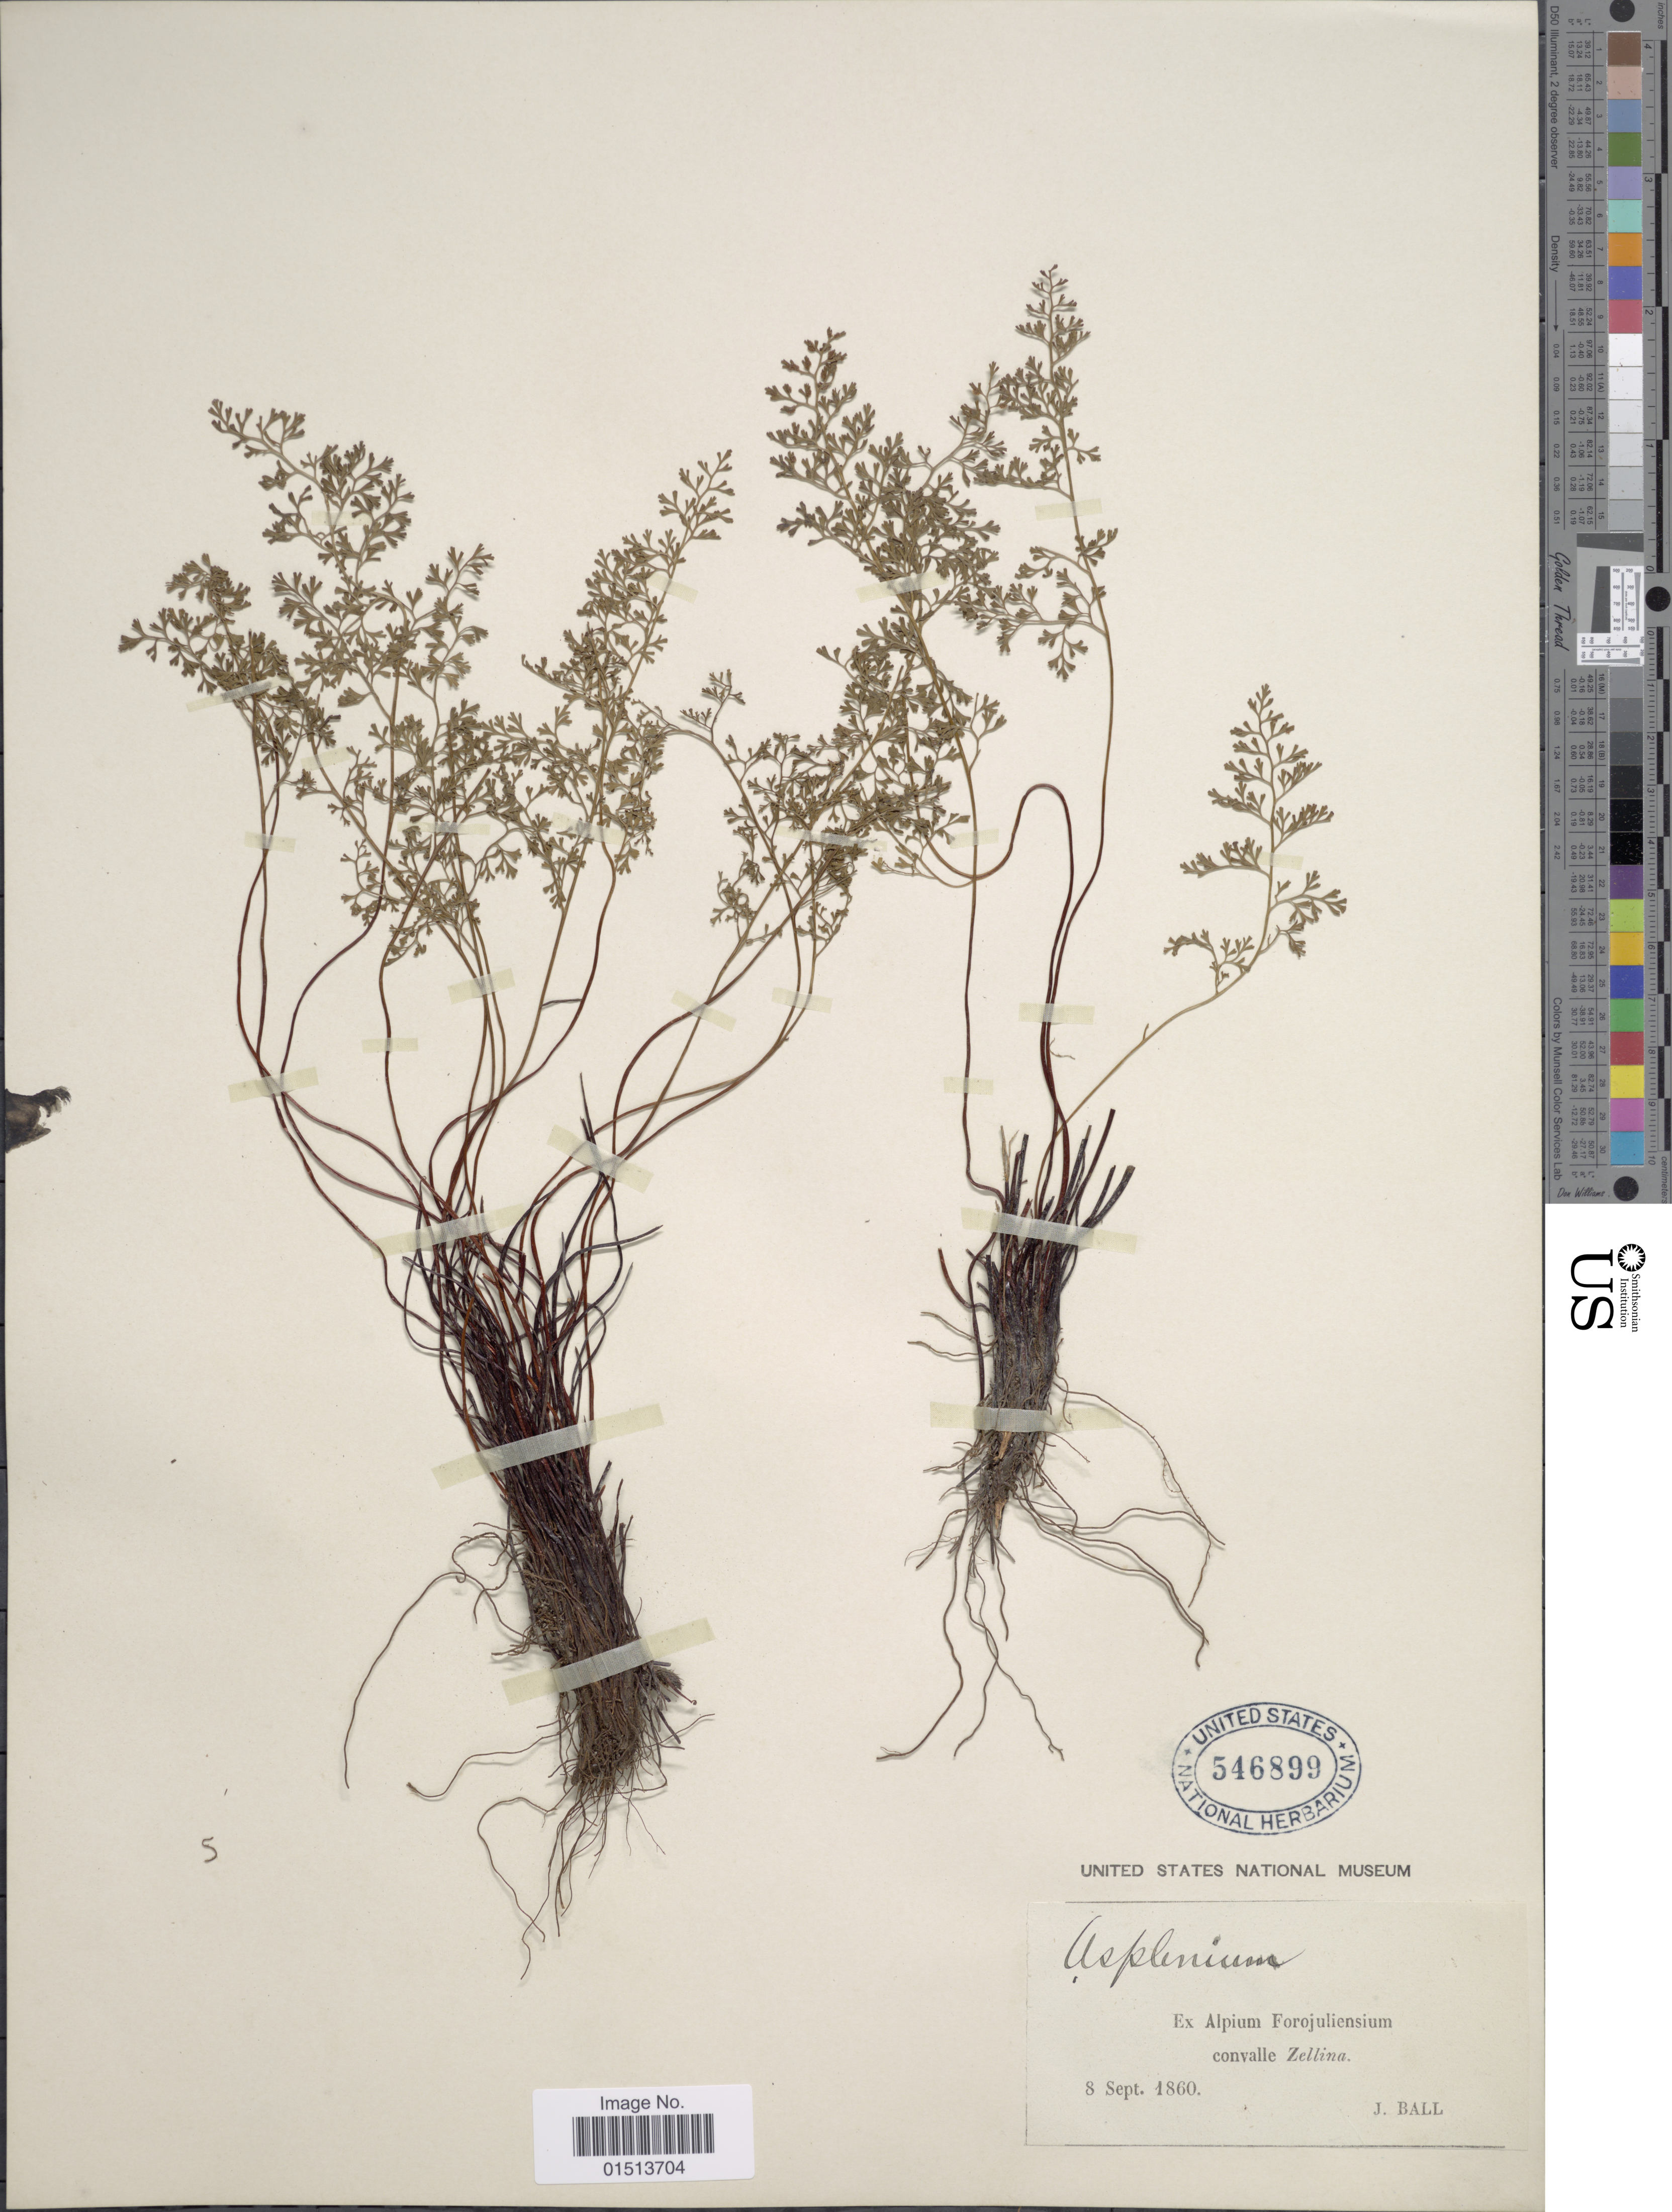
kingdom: Plantae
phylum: Tracheophyta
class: Polypodiopsida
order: Polypodiales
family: Aspleniaceae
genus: Asplenium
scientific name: Asplenium fissum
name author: Willd.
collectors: J. Ball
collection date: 1860-09-08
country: Italy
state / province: Friuli-Venezia Giulia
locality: Ex Alpium Forojuliensium convalle Zellina.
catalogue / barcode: US 546899